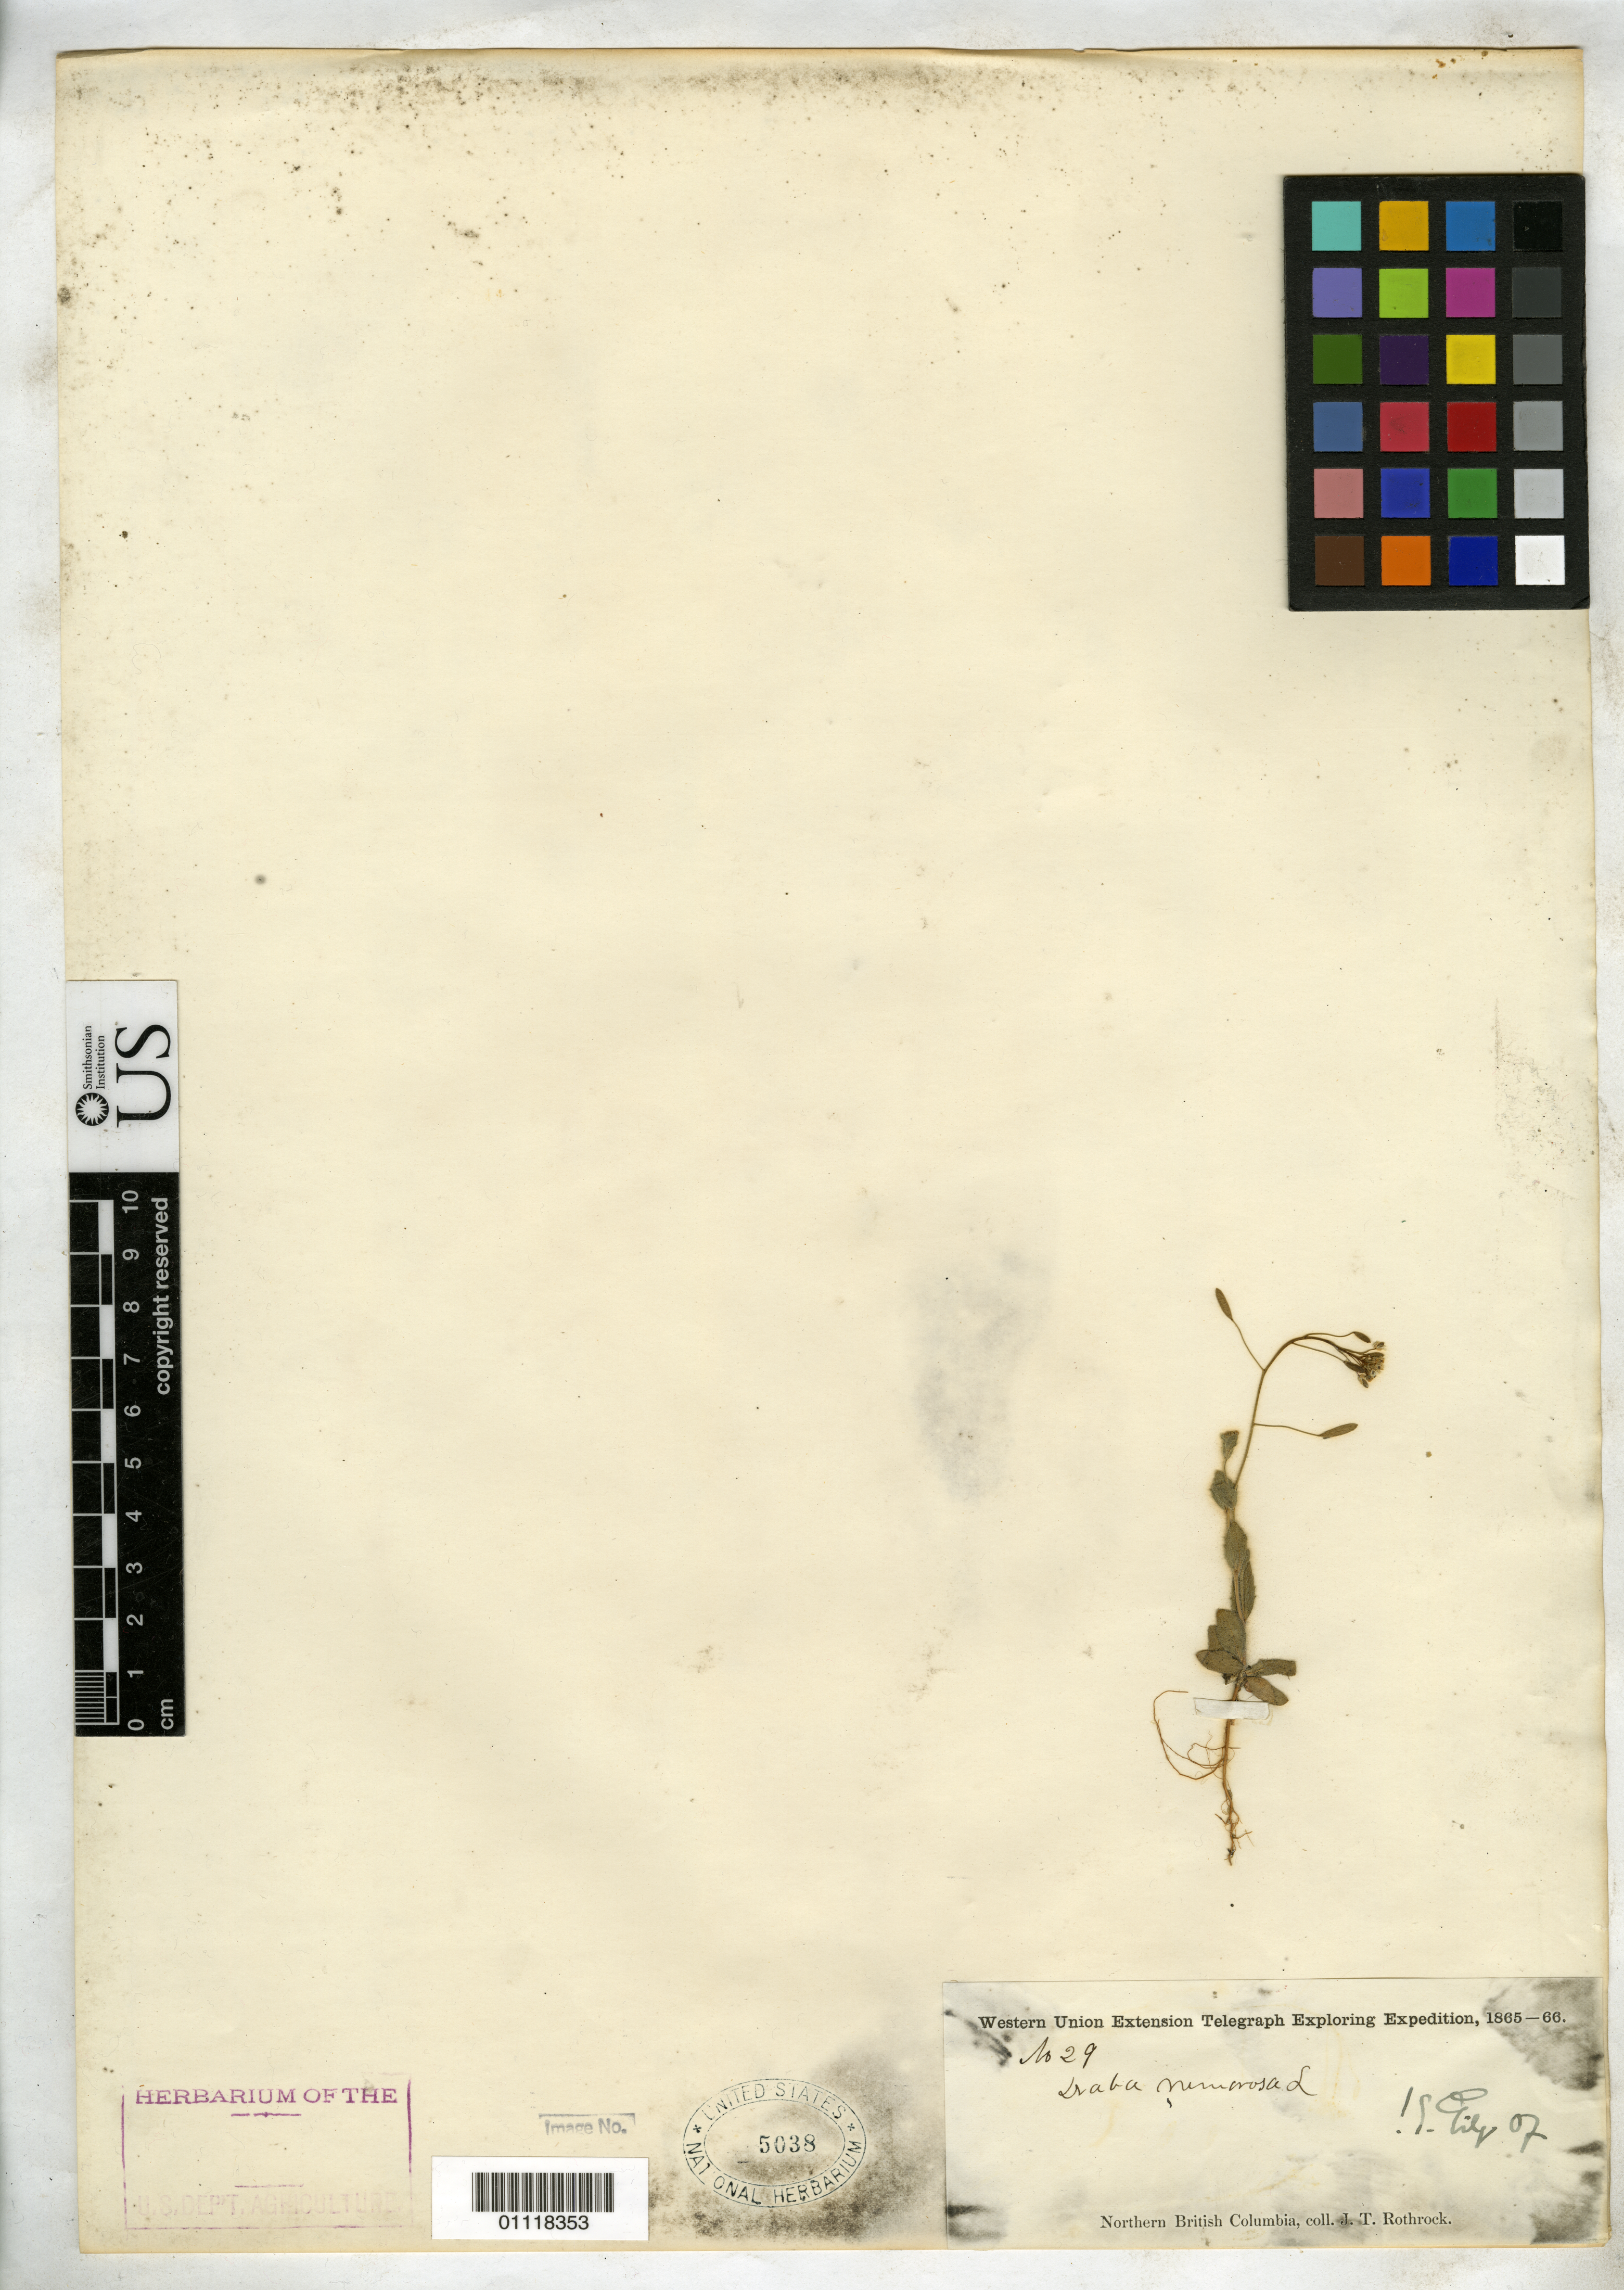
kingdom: Plantae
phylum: Tracheophyta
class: Magnoliopsida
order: Brassicales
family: Brassicaceae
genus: Draba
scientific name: Draba nemorosa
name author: L.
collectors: J. T. Rothrock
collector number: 29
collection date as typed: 1865 to -- -- 1866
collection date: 1865/1866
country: Canada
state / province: British Columbia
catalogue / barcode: US 5038